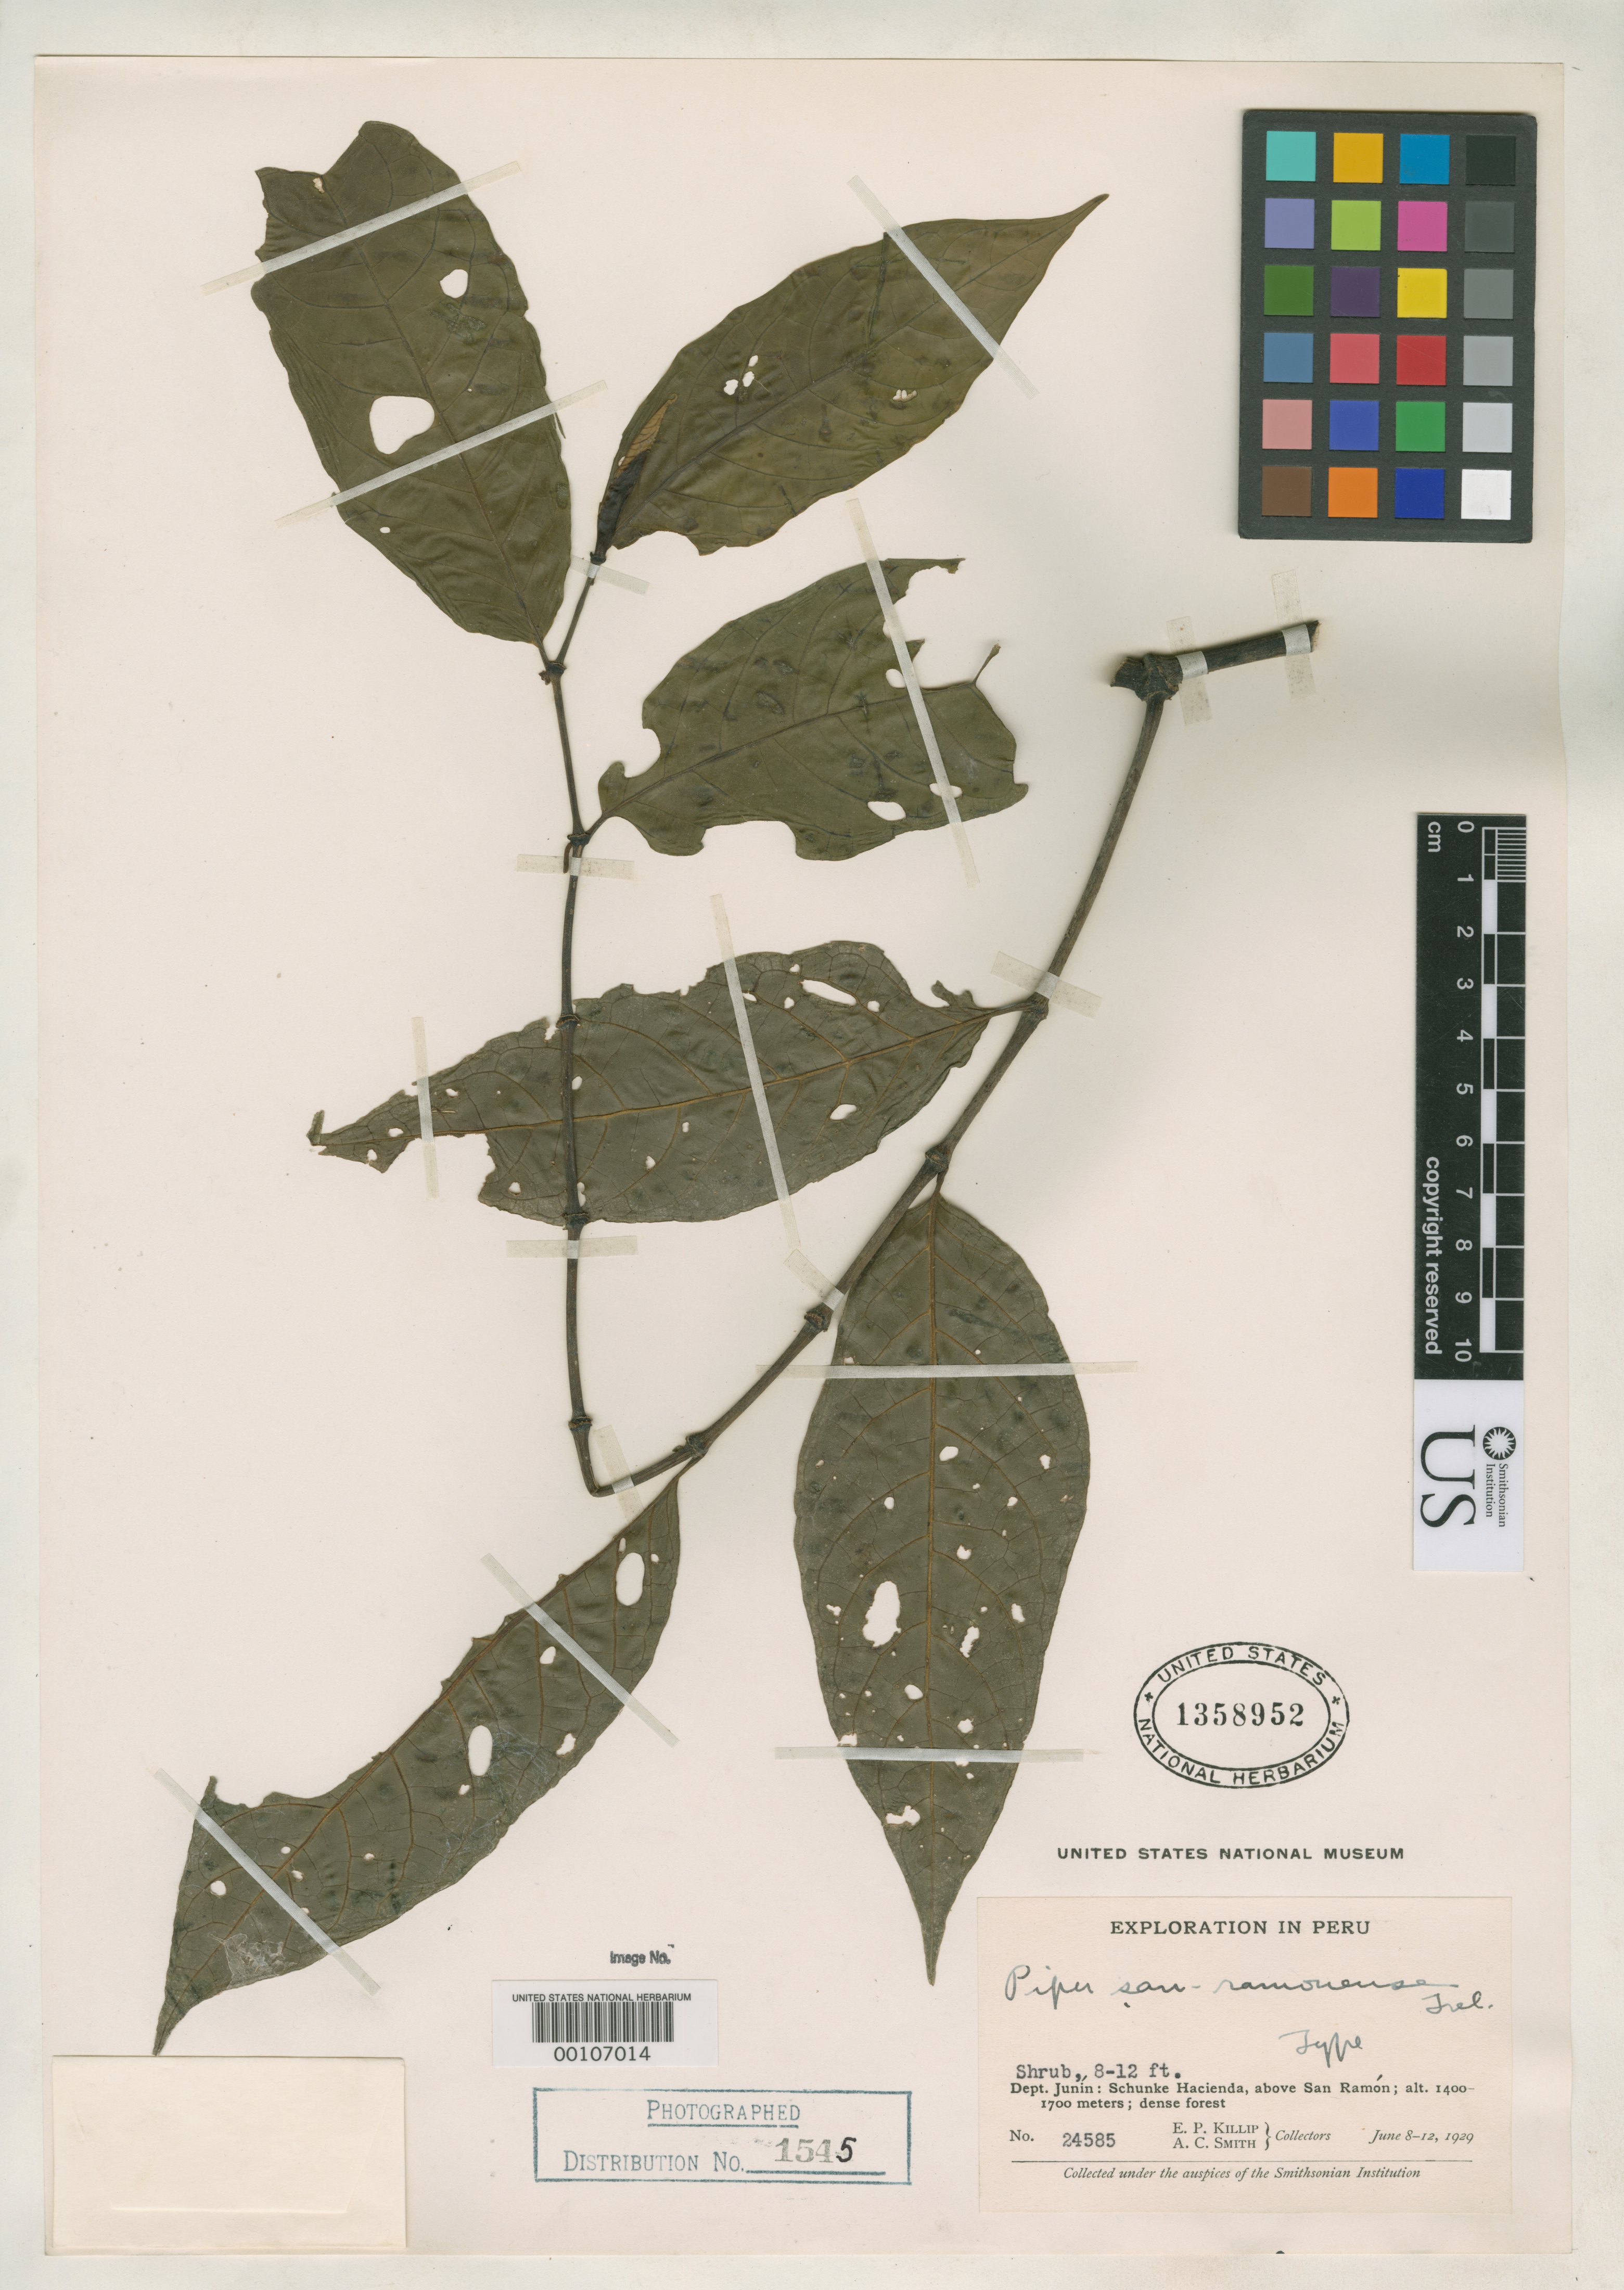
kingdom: Plantae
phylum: Tracheophyta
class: Magnoliopsida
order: Piperales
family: Piperaceae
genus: Piper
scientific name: Piper san-ramonense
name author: Trel.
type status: Holotype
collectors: E. P. Killip & A. C. Smith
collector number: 24585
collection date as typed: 08 Jun 1929 to 12 Jun 1929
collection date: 1929-06-08/1929-06-12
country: Peru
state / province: Junín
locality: Schunke Hacienda, above San Ramon.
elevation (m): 1400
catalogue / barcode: US 1358952